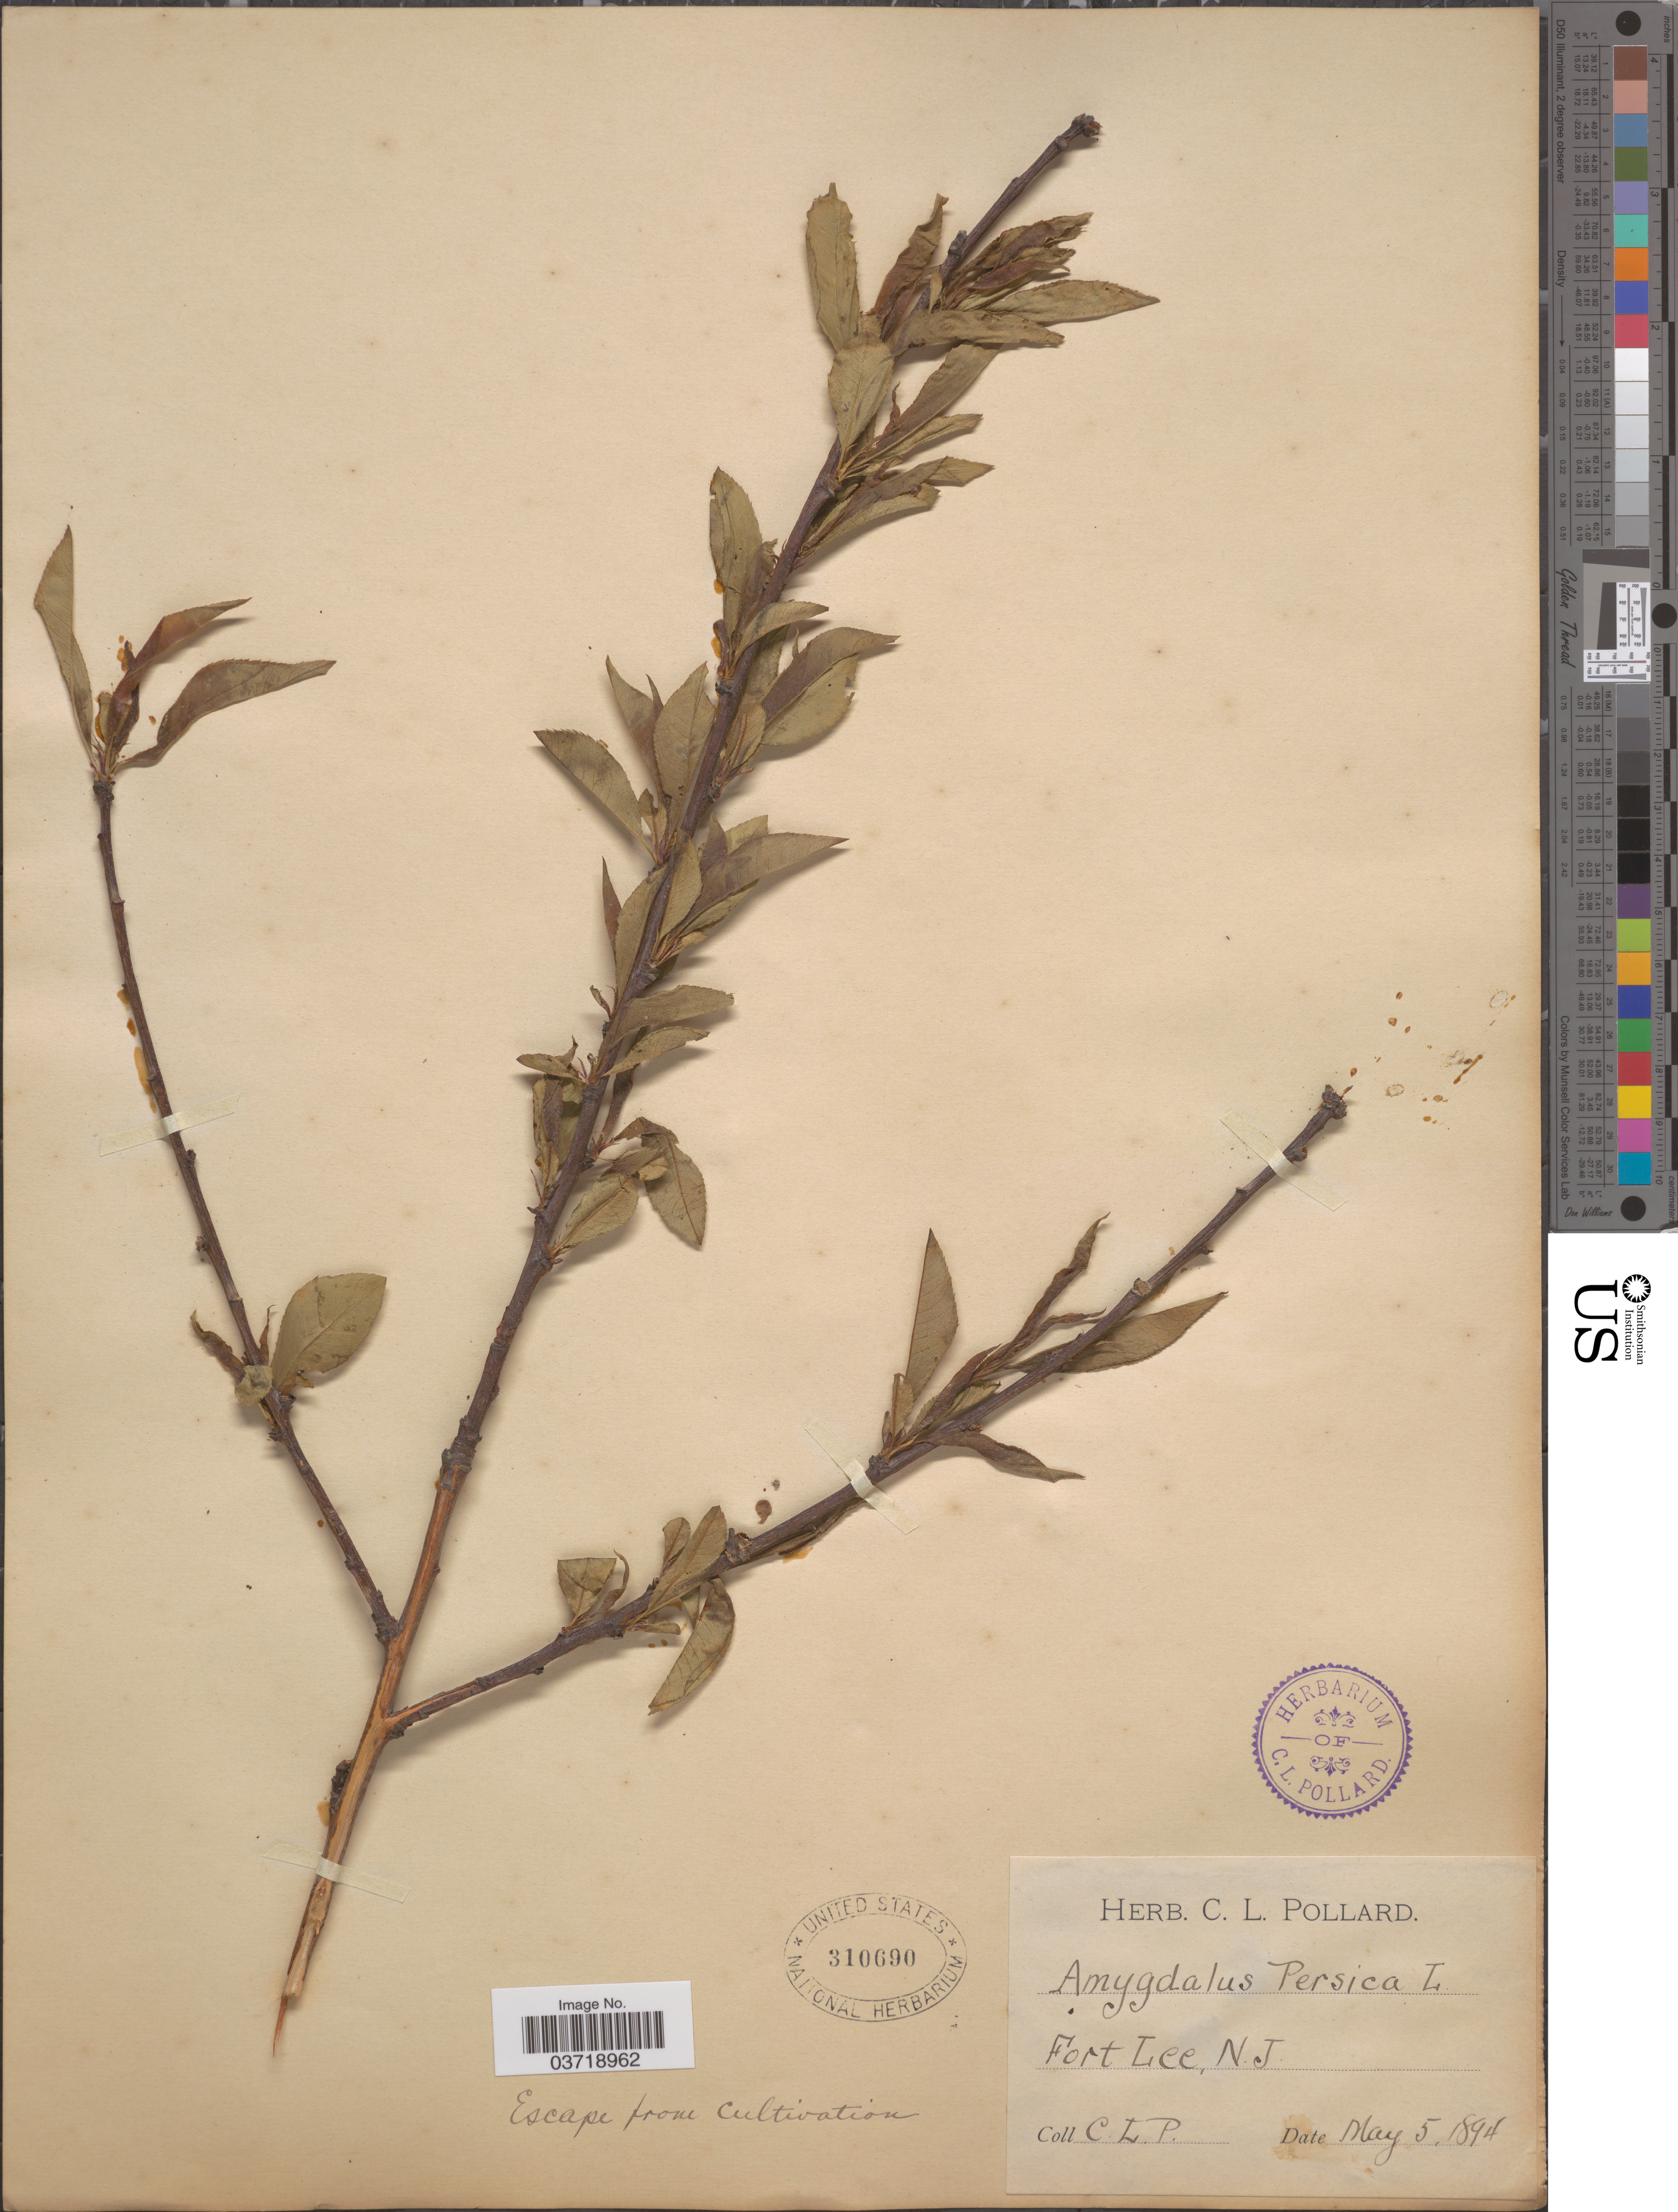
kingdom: Plantae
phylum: Tracheophyta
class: Magnoliopsida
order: Rosales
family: Rosaceae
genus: Prunus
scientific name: Prunus persica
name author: (L.) Batsch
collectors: C. L. Pollard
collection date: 1894-05-05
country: United States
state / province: New Jersey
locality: Fort Lee.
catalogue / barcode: US 310690